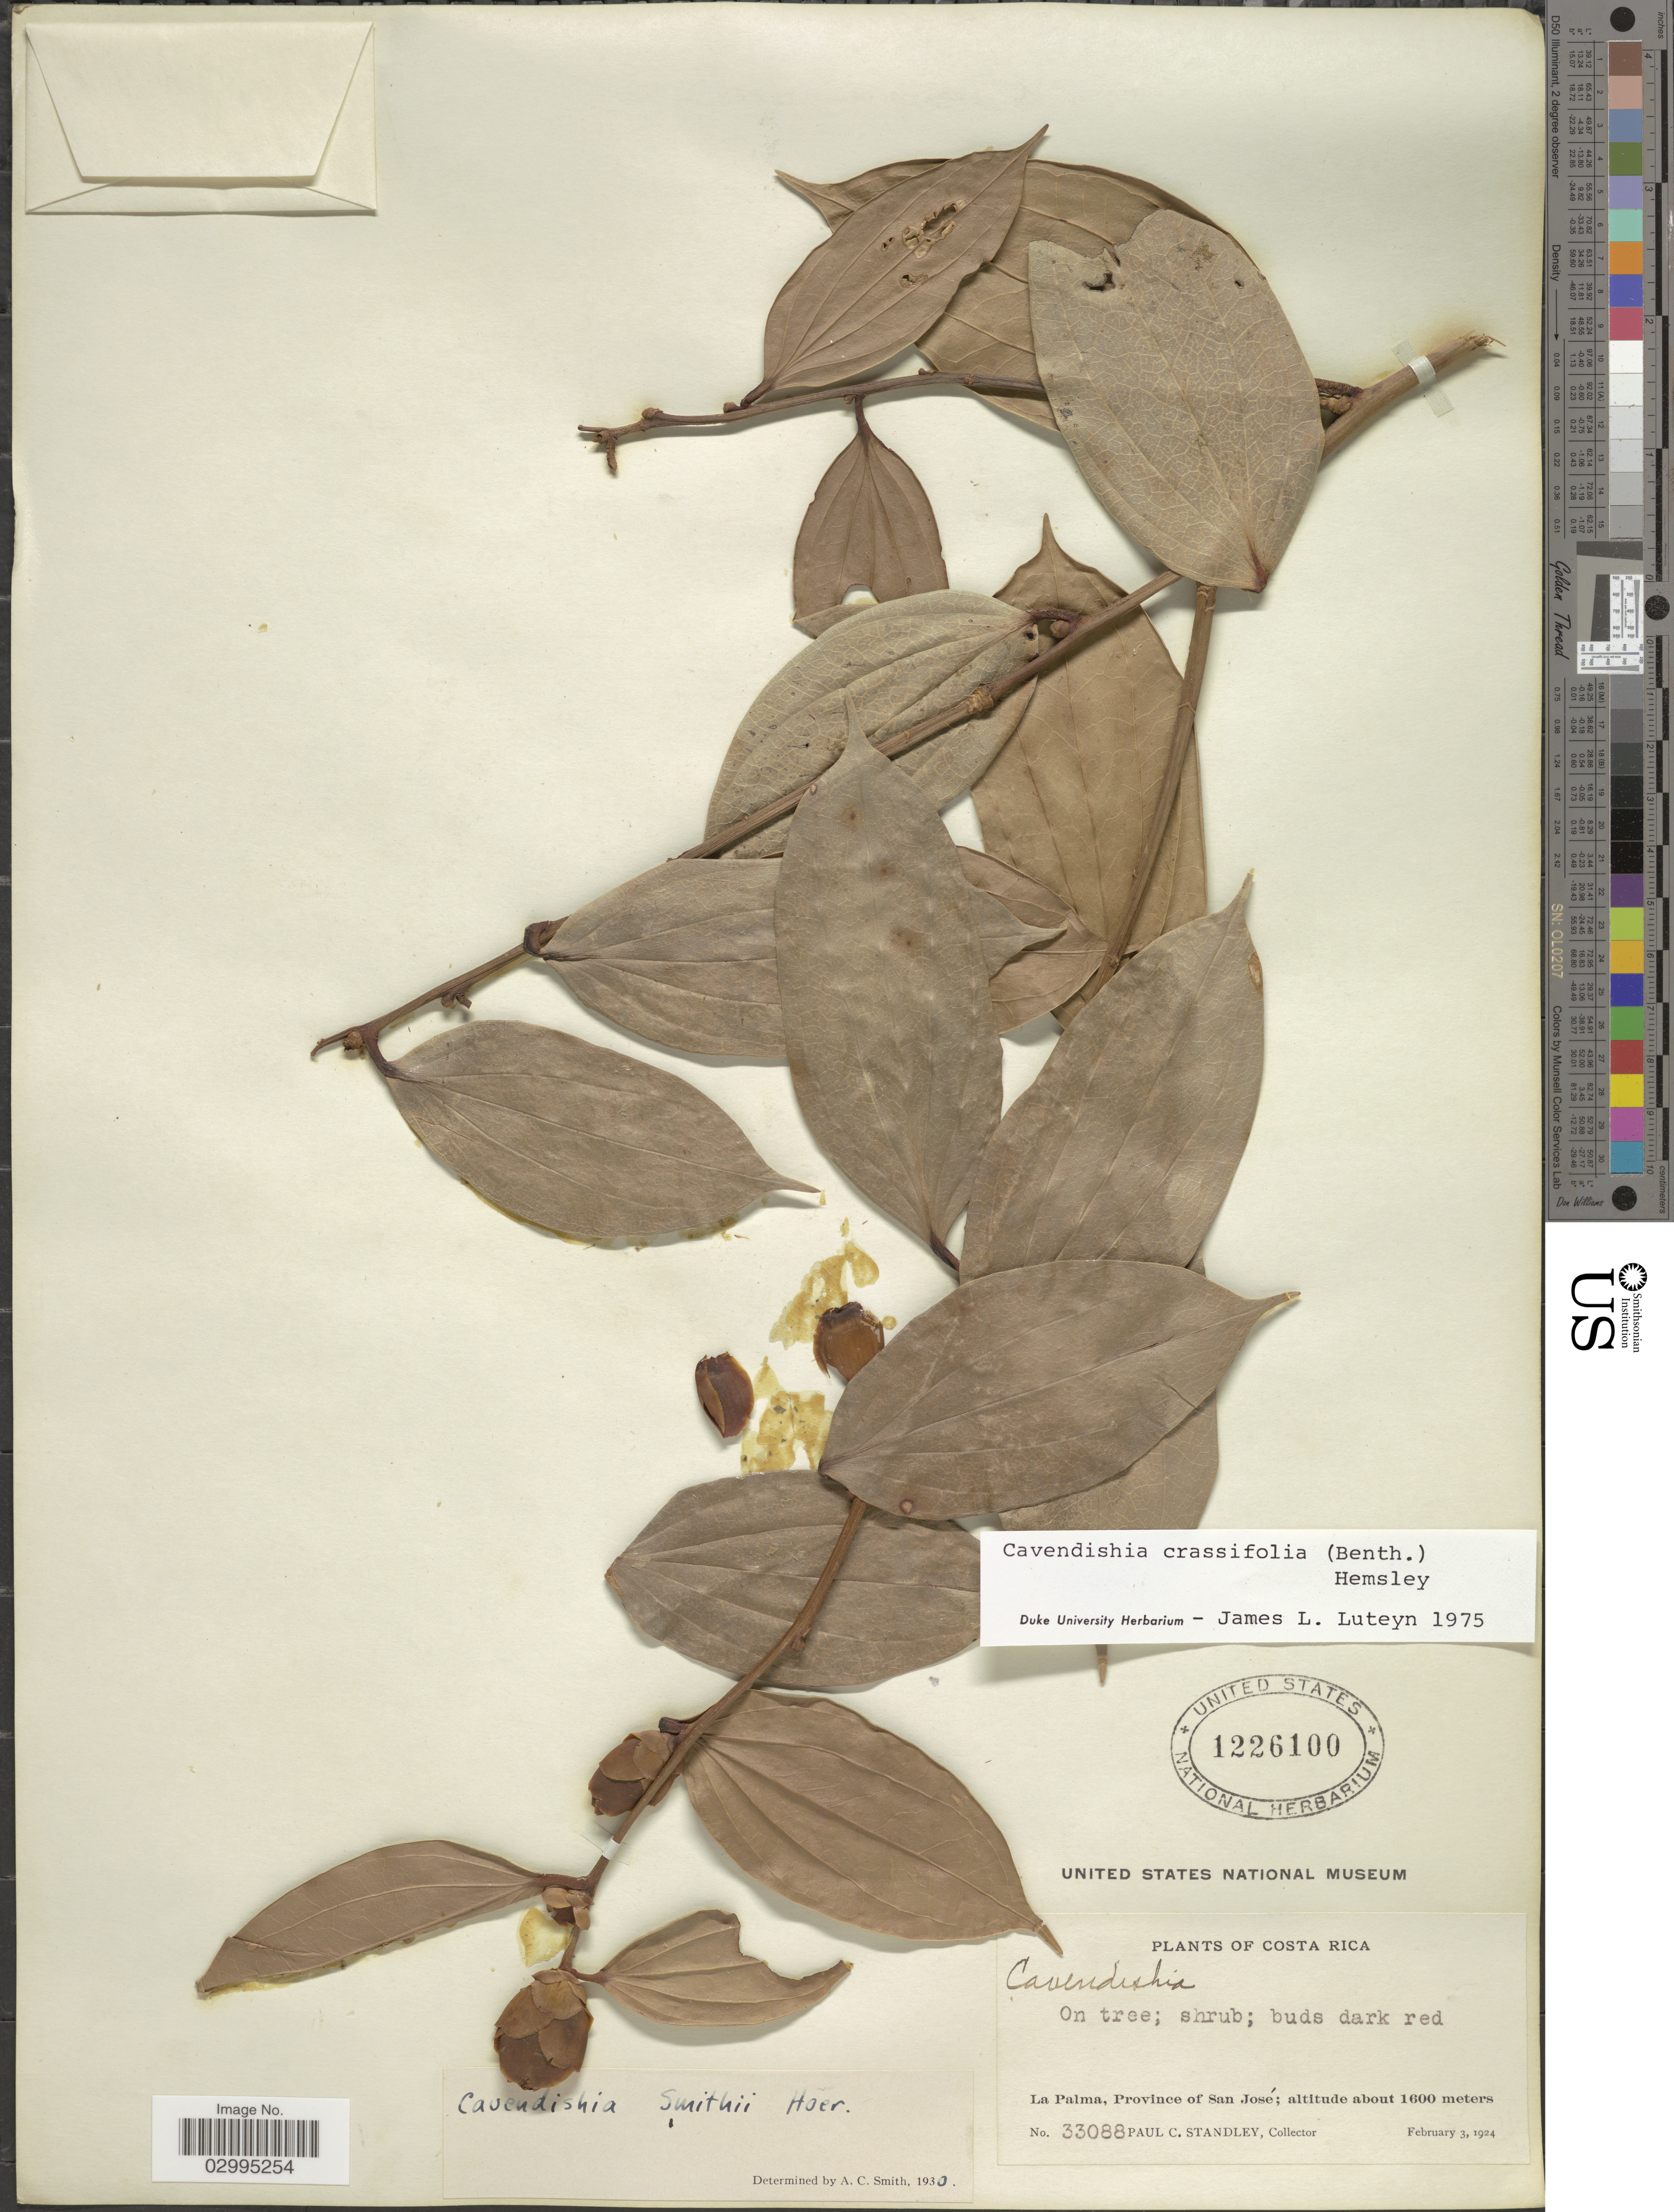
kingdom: Plantae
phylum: Tracheophyta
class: Magnoliopsida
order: Ericales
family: Ericaceae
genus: Cavendishia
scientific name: Cavendishia crassifolia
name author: (Benth.) Hemsl.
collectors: P. C. Standley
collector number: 33088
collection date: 1924-02-03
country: Costa Rica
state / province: San José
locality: La Palma.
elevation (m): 1600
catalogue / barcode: US 1226100